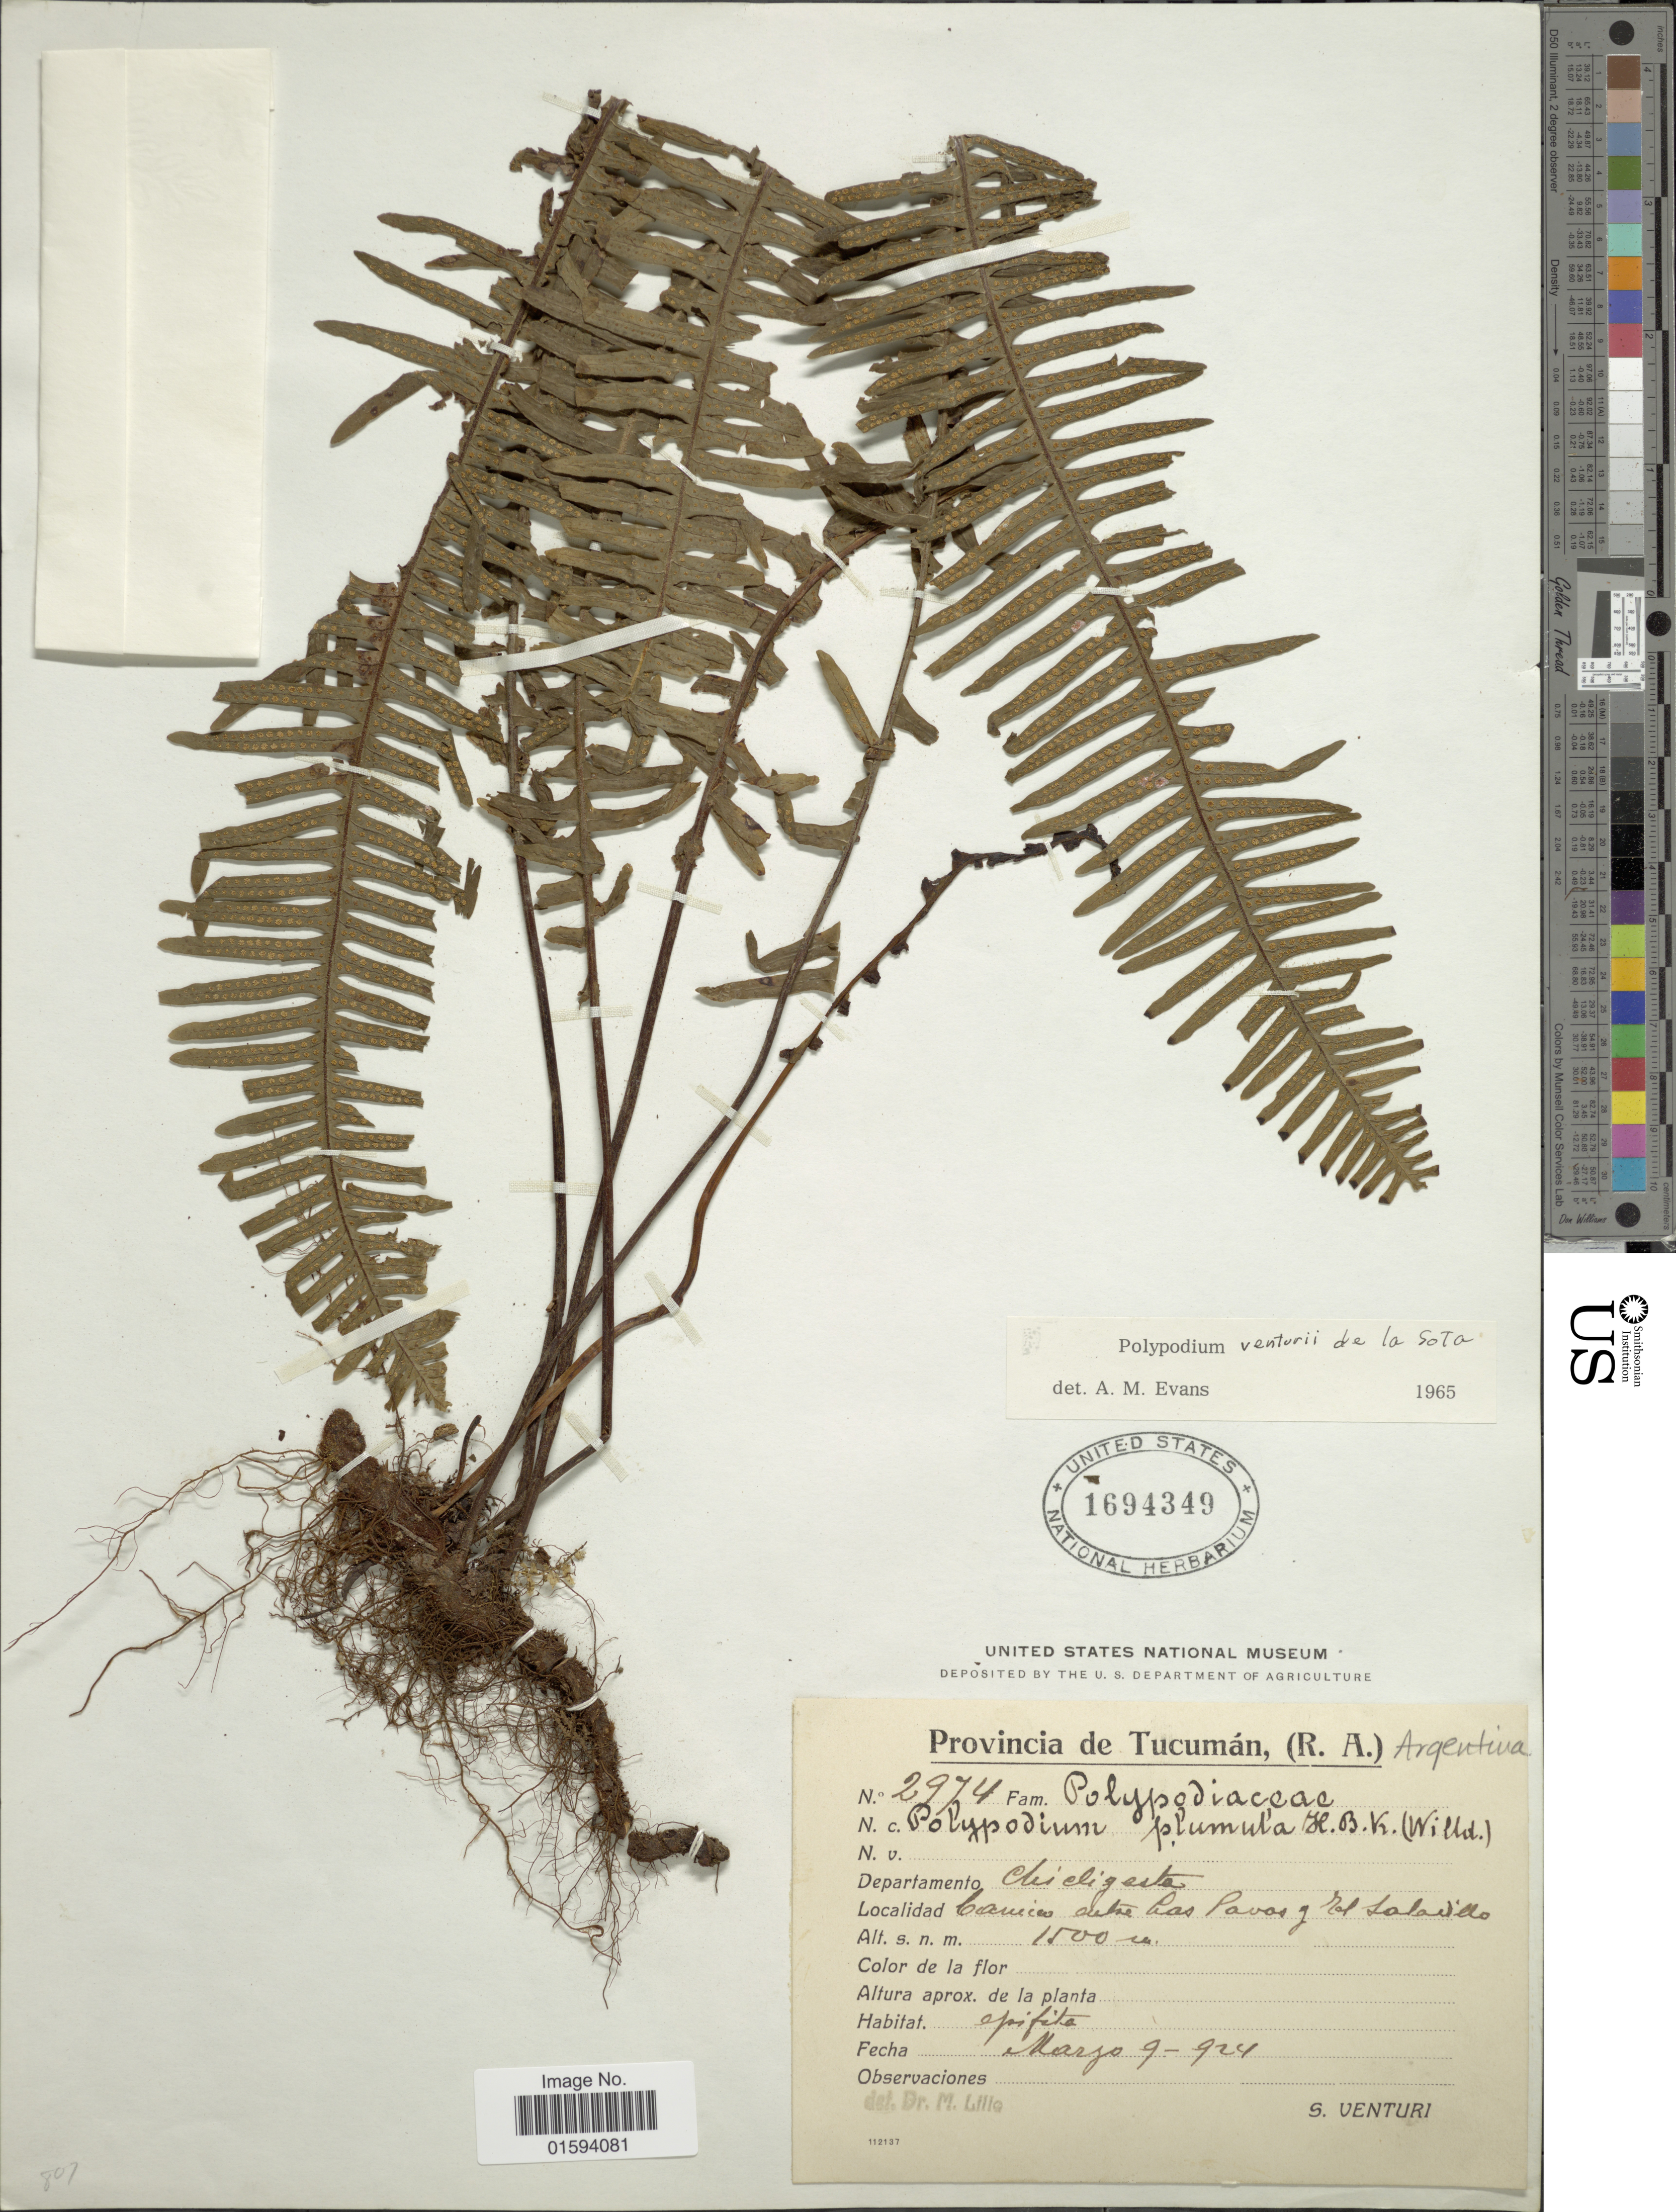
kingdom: Plantae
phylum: Tracheophyta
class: Polypodiopsida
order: Polypodiales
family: Polypodiaceae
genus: Pecluma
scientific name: Pecluma venturii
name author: (de la Sota) M.G. Price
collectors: S. Venturi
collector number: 2974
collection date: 1924-03-09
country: Argentina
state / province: Tucuman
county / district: Chicligasta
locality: Camino entre Las Pavos y El Saladillo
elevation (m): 1500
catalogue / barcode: US 1694349